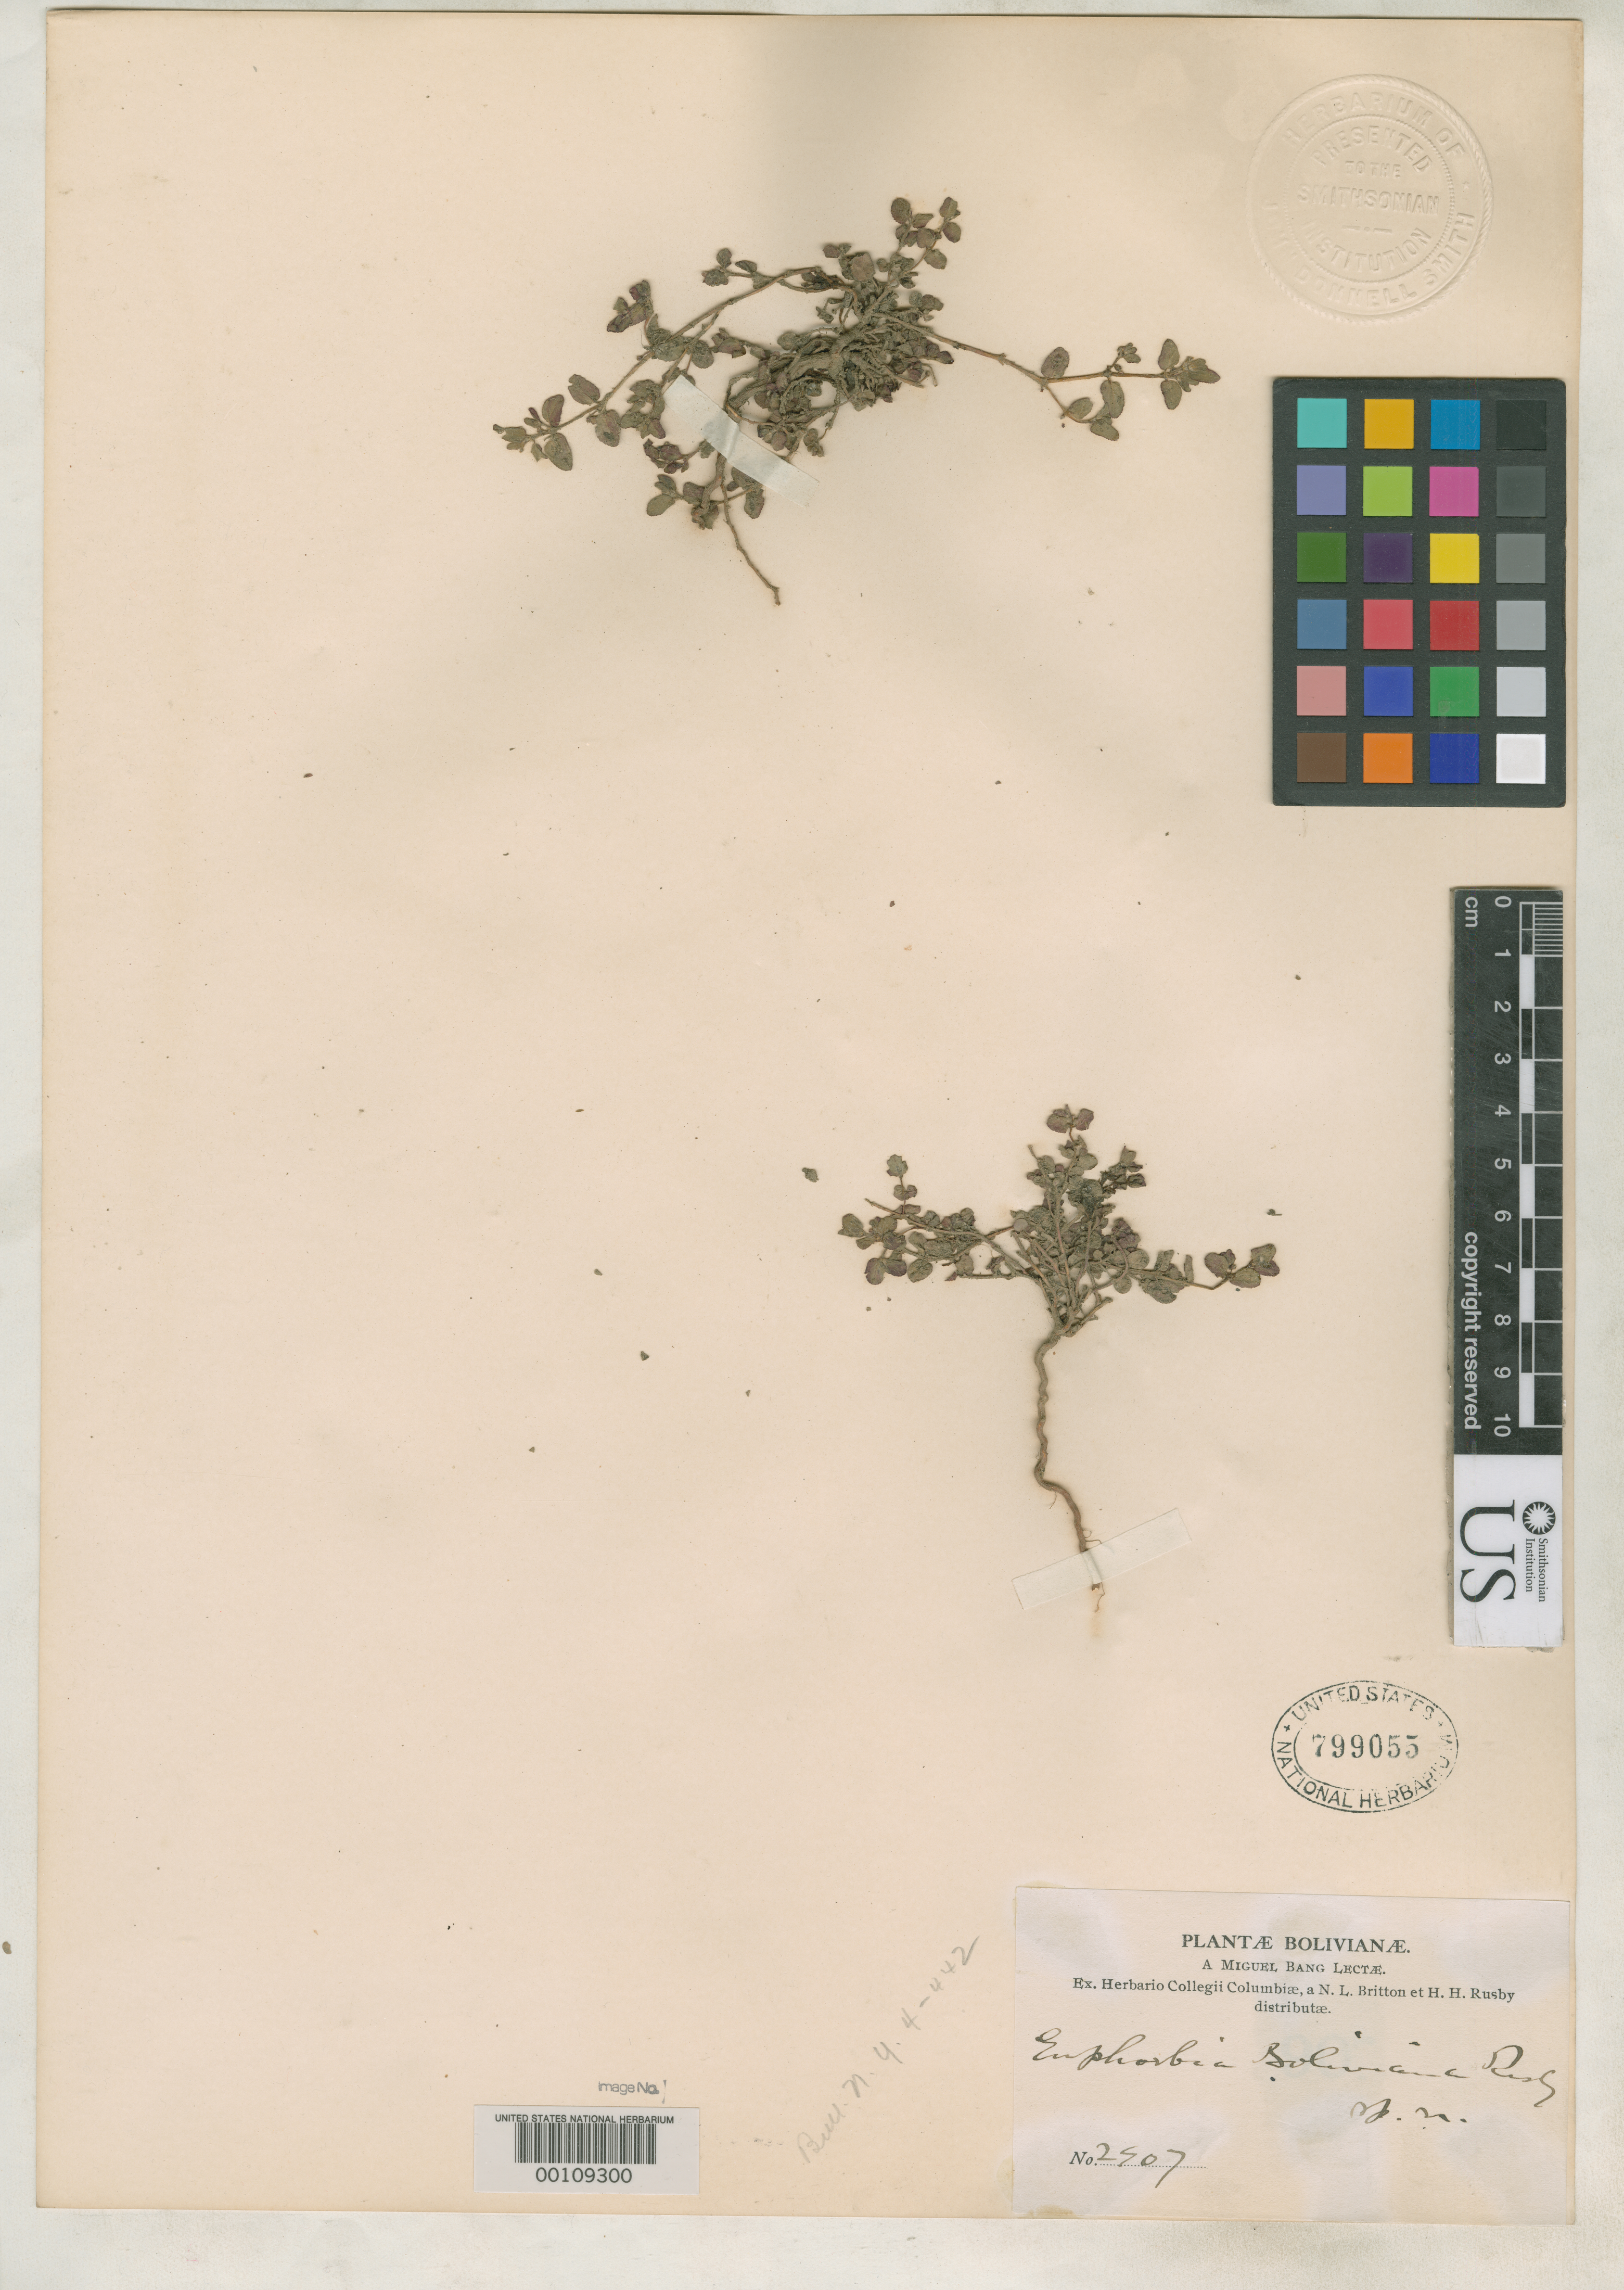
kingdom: Plantae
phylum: Tracheophyta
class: Magnoliopsida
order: Malpighiales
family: Euphorbiaceae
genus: Euphorbia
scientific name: Euphorbia boliviana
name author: Rusby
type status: Isotype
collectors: M. Bang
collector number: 2907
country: Bolivia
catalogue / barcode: US 799055